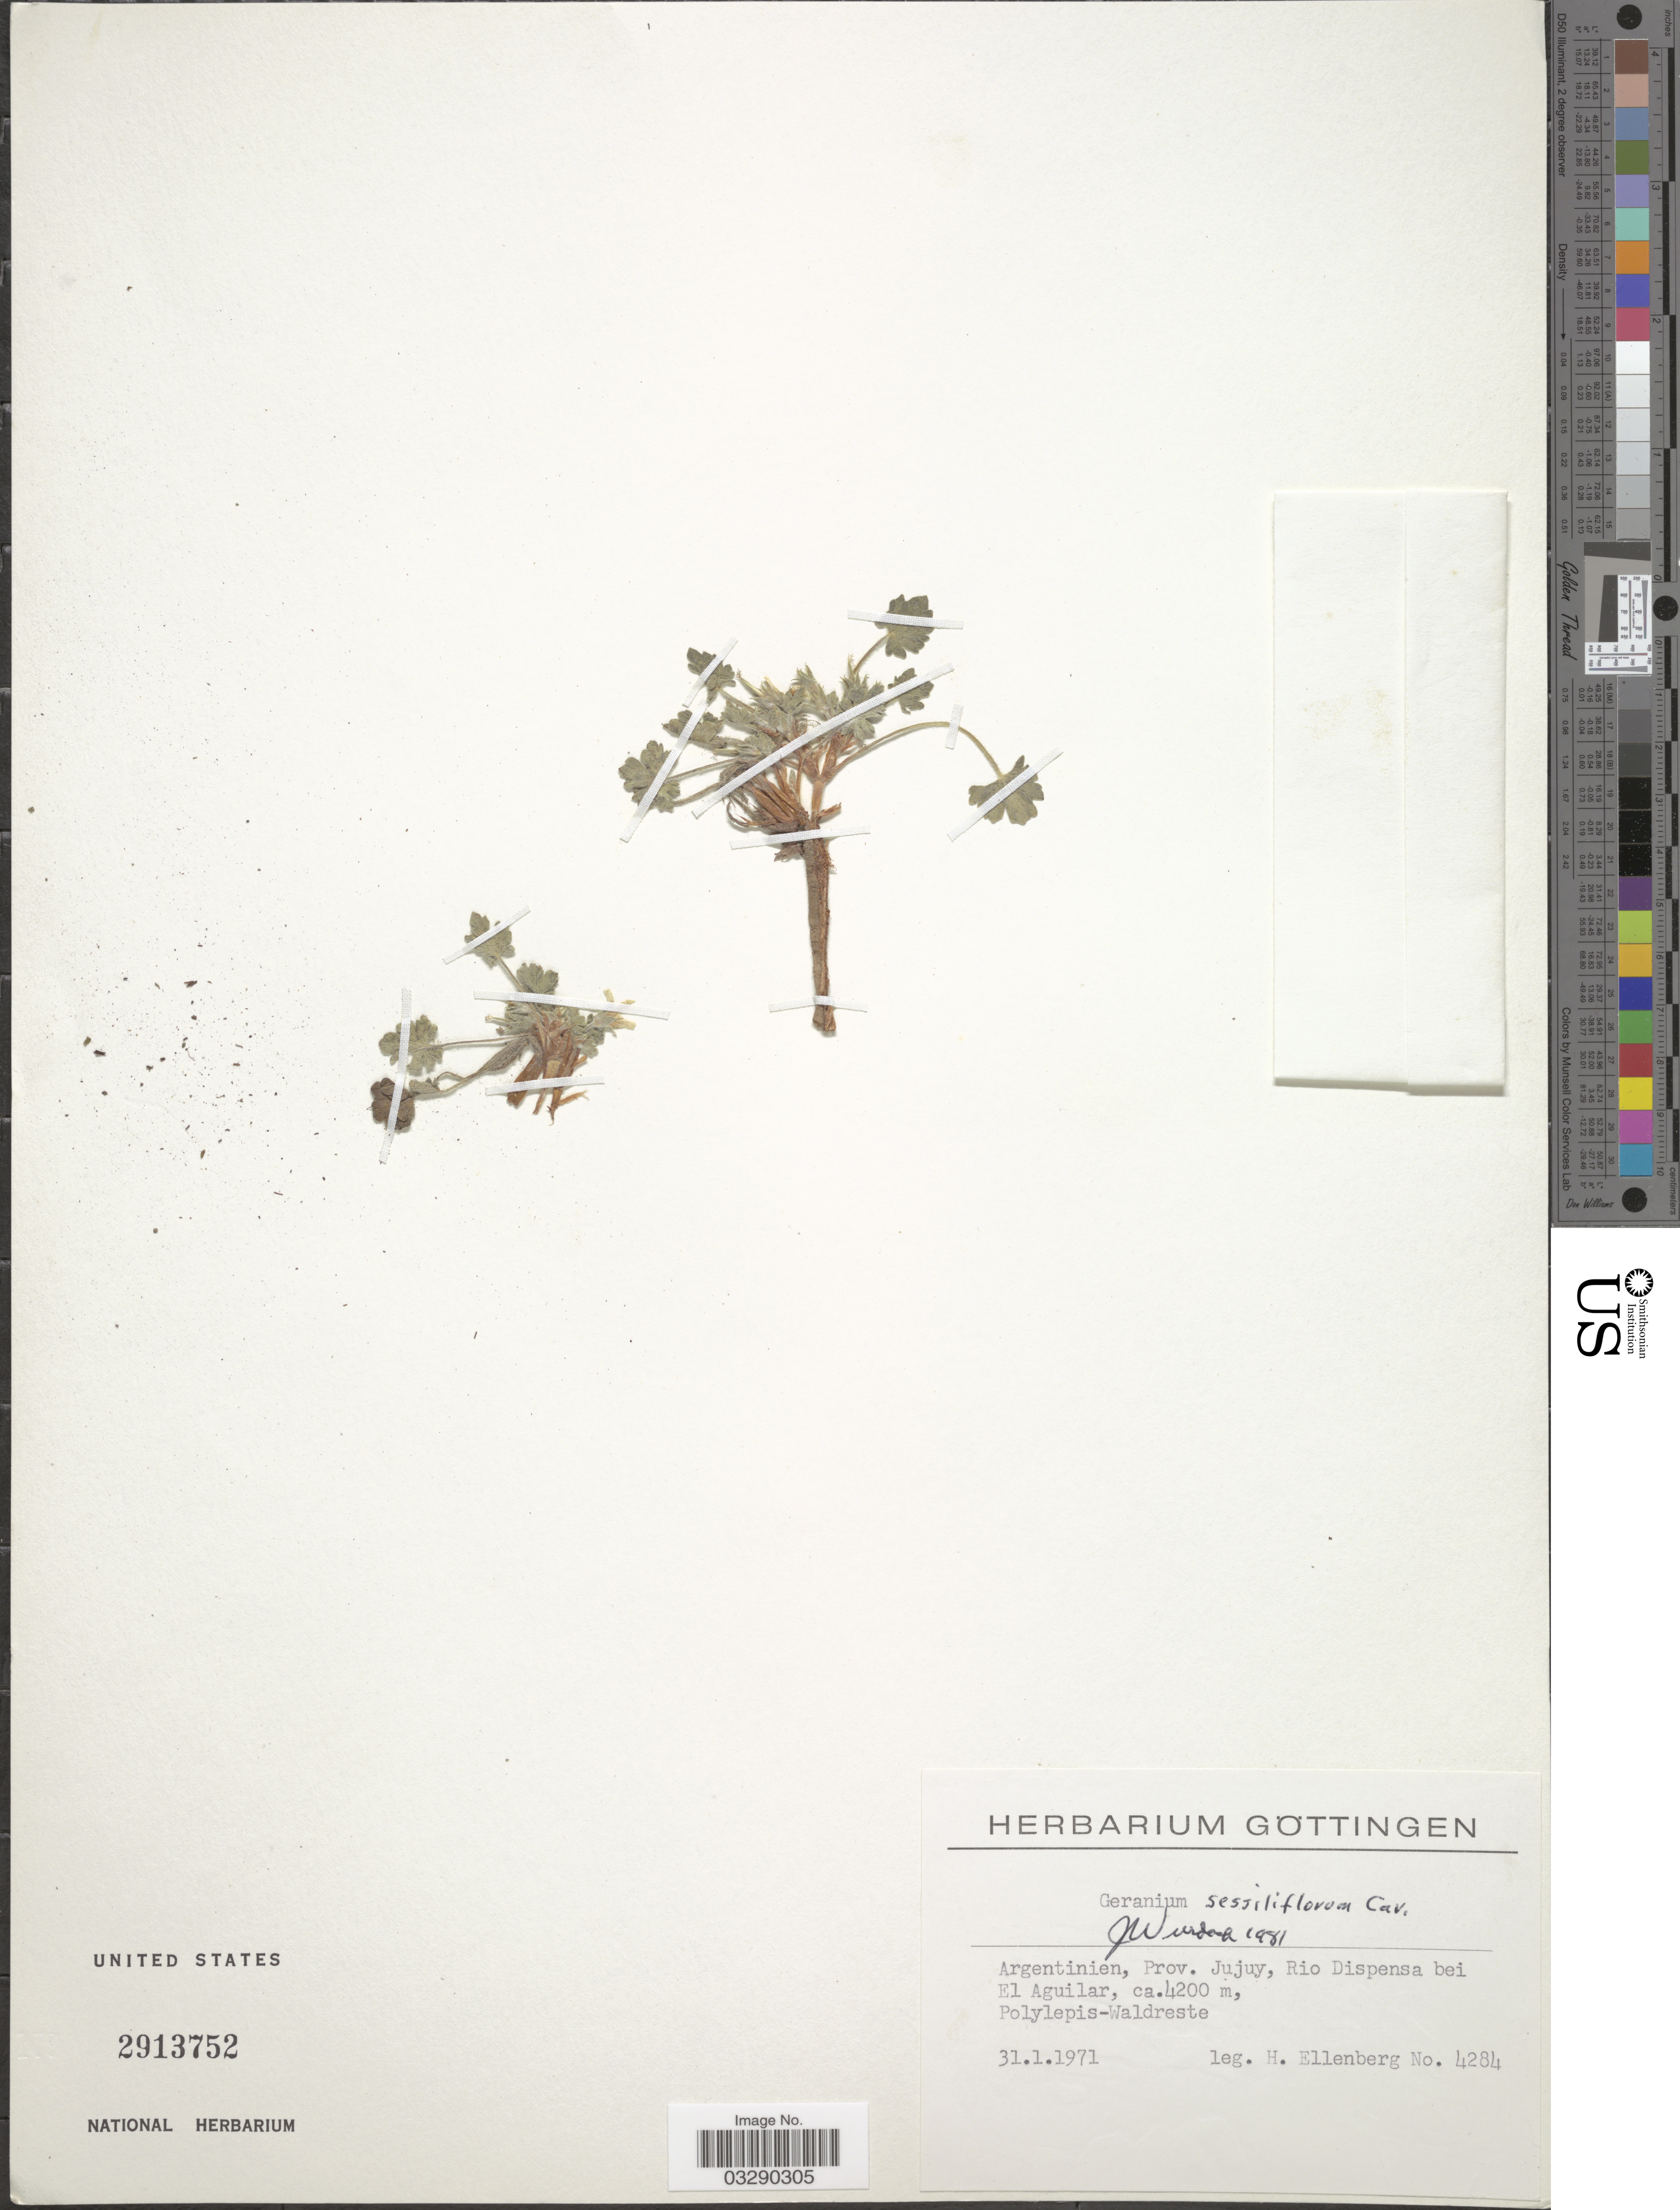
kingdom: Plantae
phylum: Tracheophyta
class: Magnoliopsida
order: Geraniales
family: Geraniaceae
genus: Geranium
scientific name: Geranium sessiliflorum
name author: Cav.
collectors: H. Ellenberg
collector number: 4284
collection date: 1971-01-31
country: Argentina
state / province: Jujuy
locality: Rio Dispensa bei El Aguilar.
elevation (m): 4200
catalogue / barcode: US 2913752